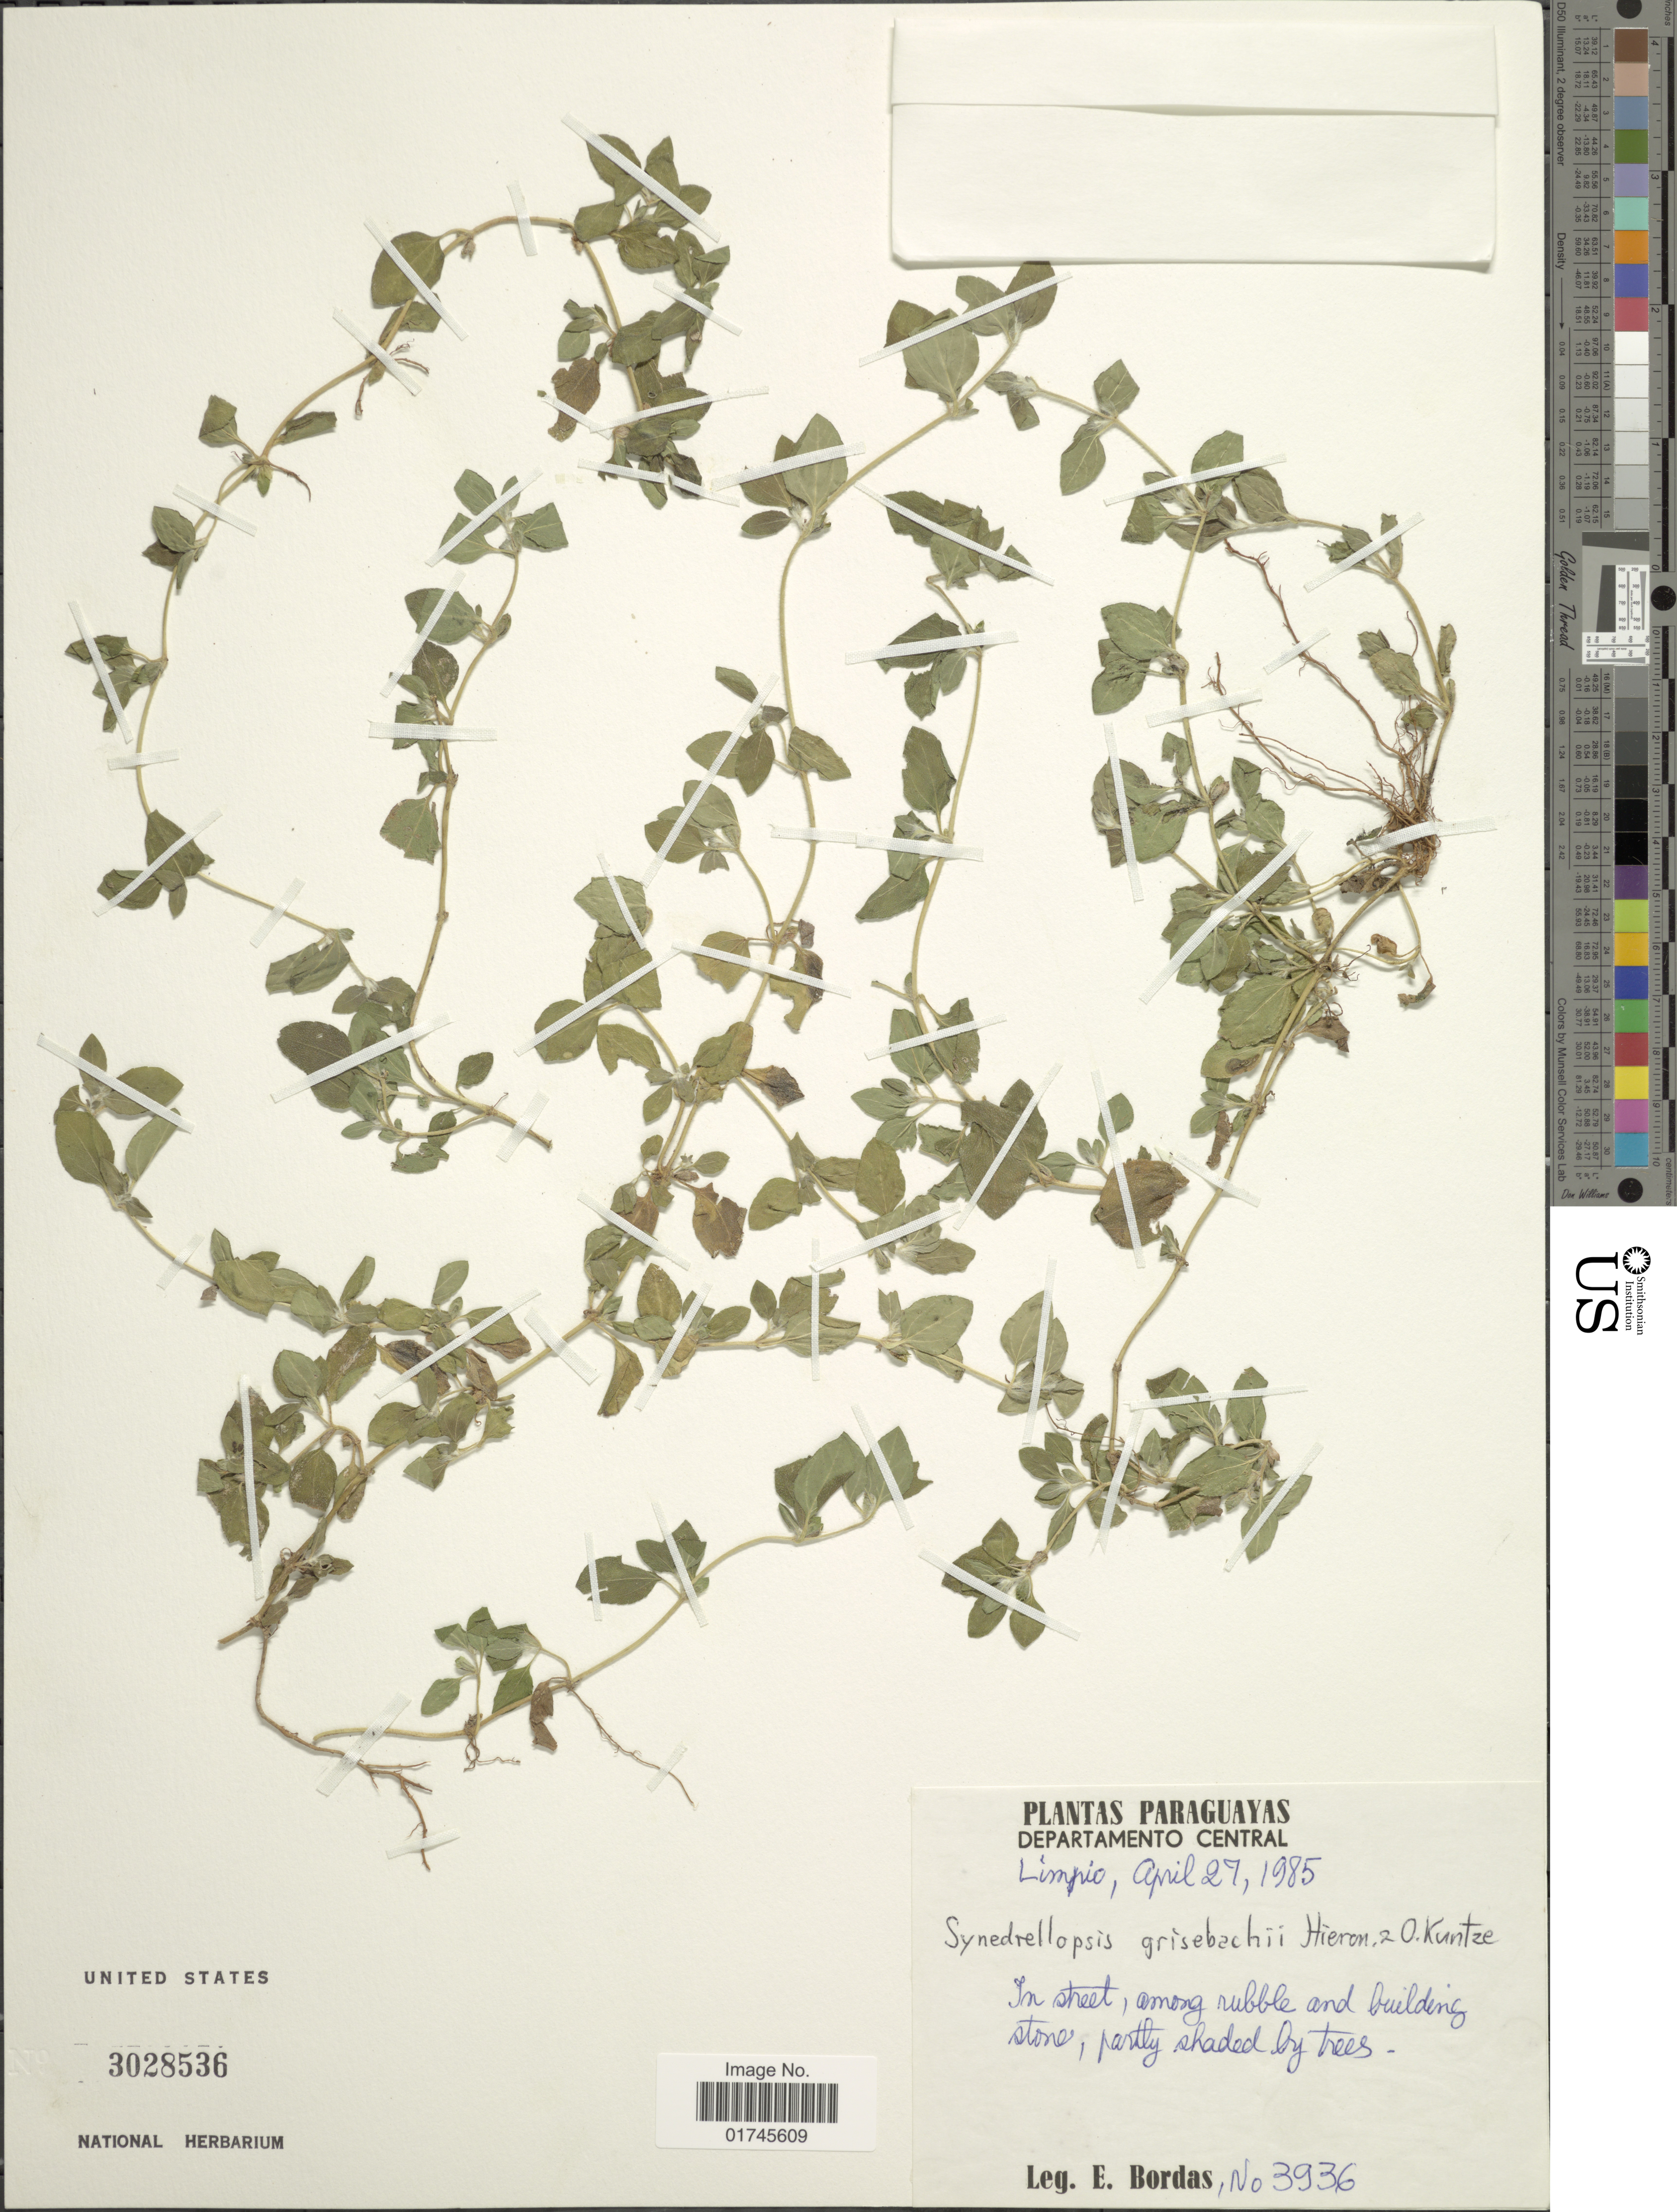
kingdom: Plantae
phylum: Tracheophyta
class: Magnoliopsida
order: Asterales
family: Asteraceae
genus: Synedrellopsis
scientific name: Synedrellopsis grisebachii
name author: Hieron. & Kuntze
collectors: E. Bordas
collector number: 3936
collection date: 1985-04-27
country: Paraguay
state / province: Central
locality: Departamento Central, Limpio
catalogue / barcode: US 3028536